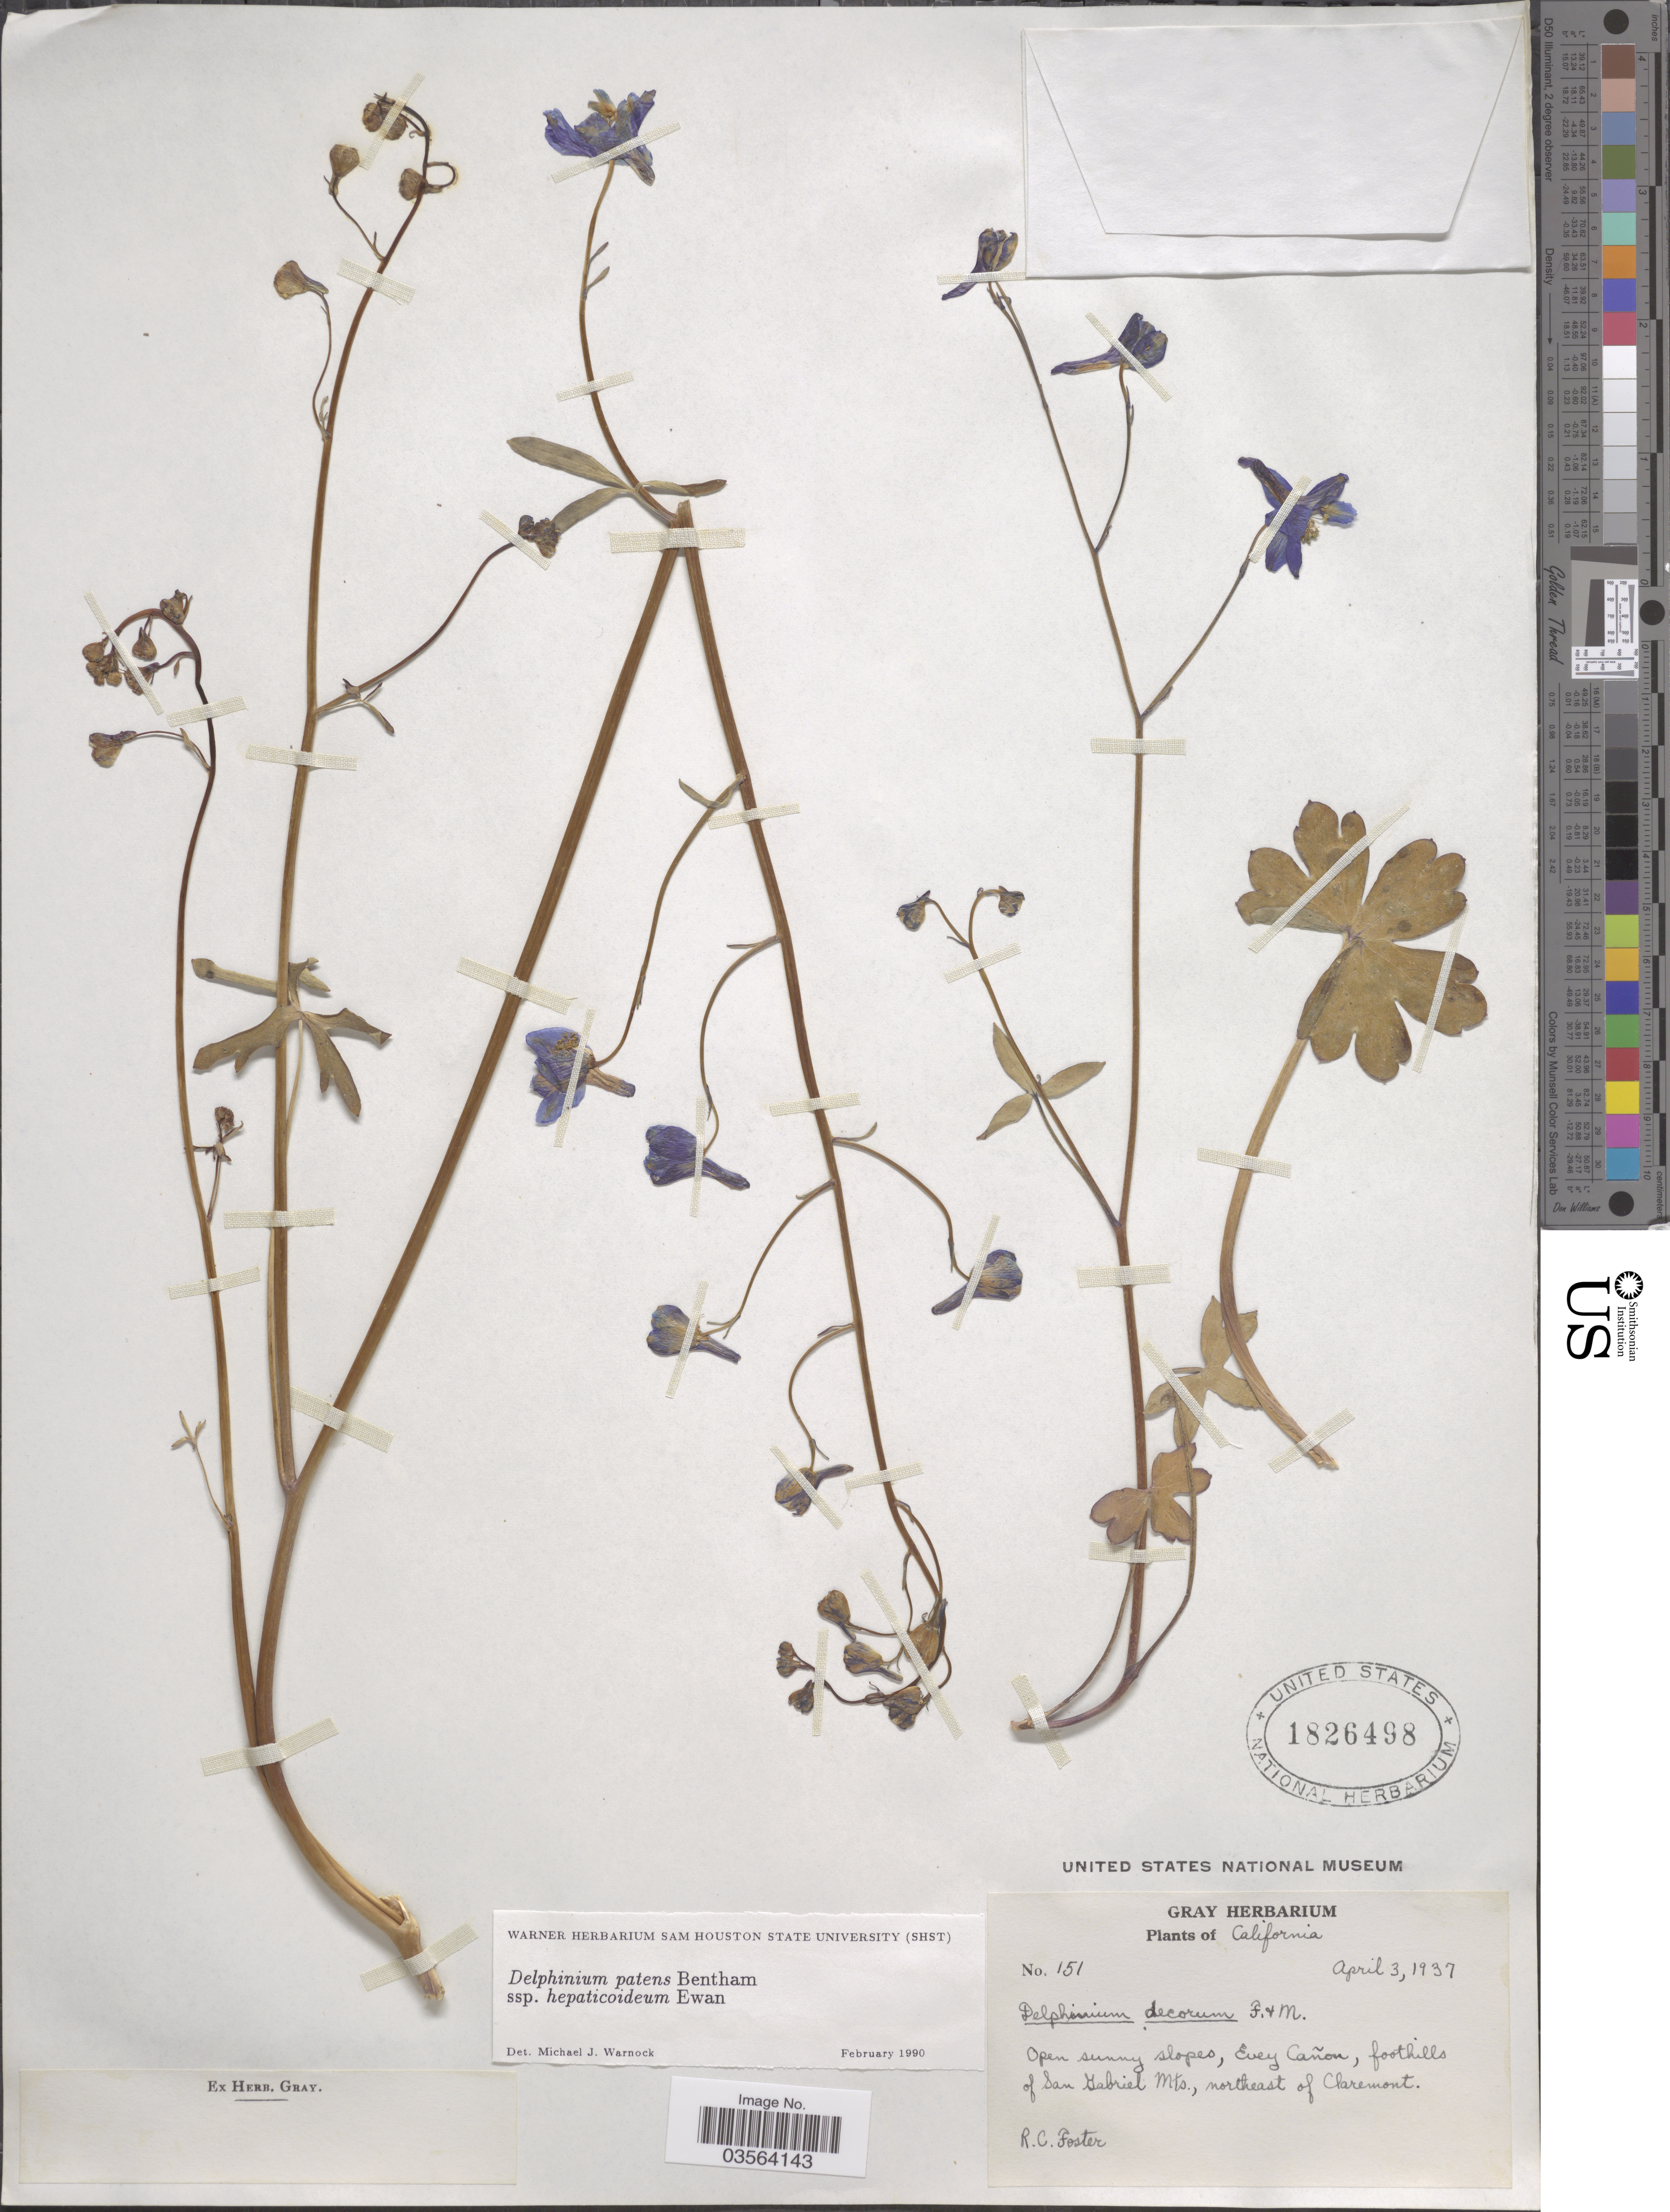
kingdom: Plantae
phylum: Tracheophyta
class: Magnoliopsida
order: Ranunculales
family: Ranunculaceae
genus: Delphinium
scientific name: Delphinium patens subsp. hepaticoideum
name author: Ewan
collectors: R. C. Foster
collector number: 151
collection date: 1937-04-03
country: United States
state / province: California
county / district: Los Angeles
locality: Open sunny slopes, Evey Cañon, foothills of San Gabriel Mts., northeast of Claremont.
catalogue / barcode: US 1826498